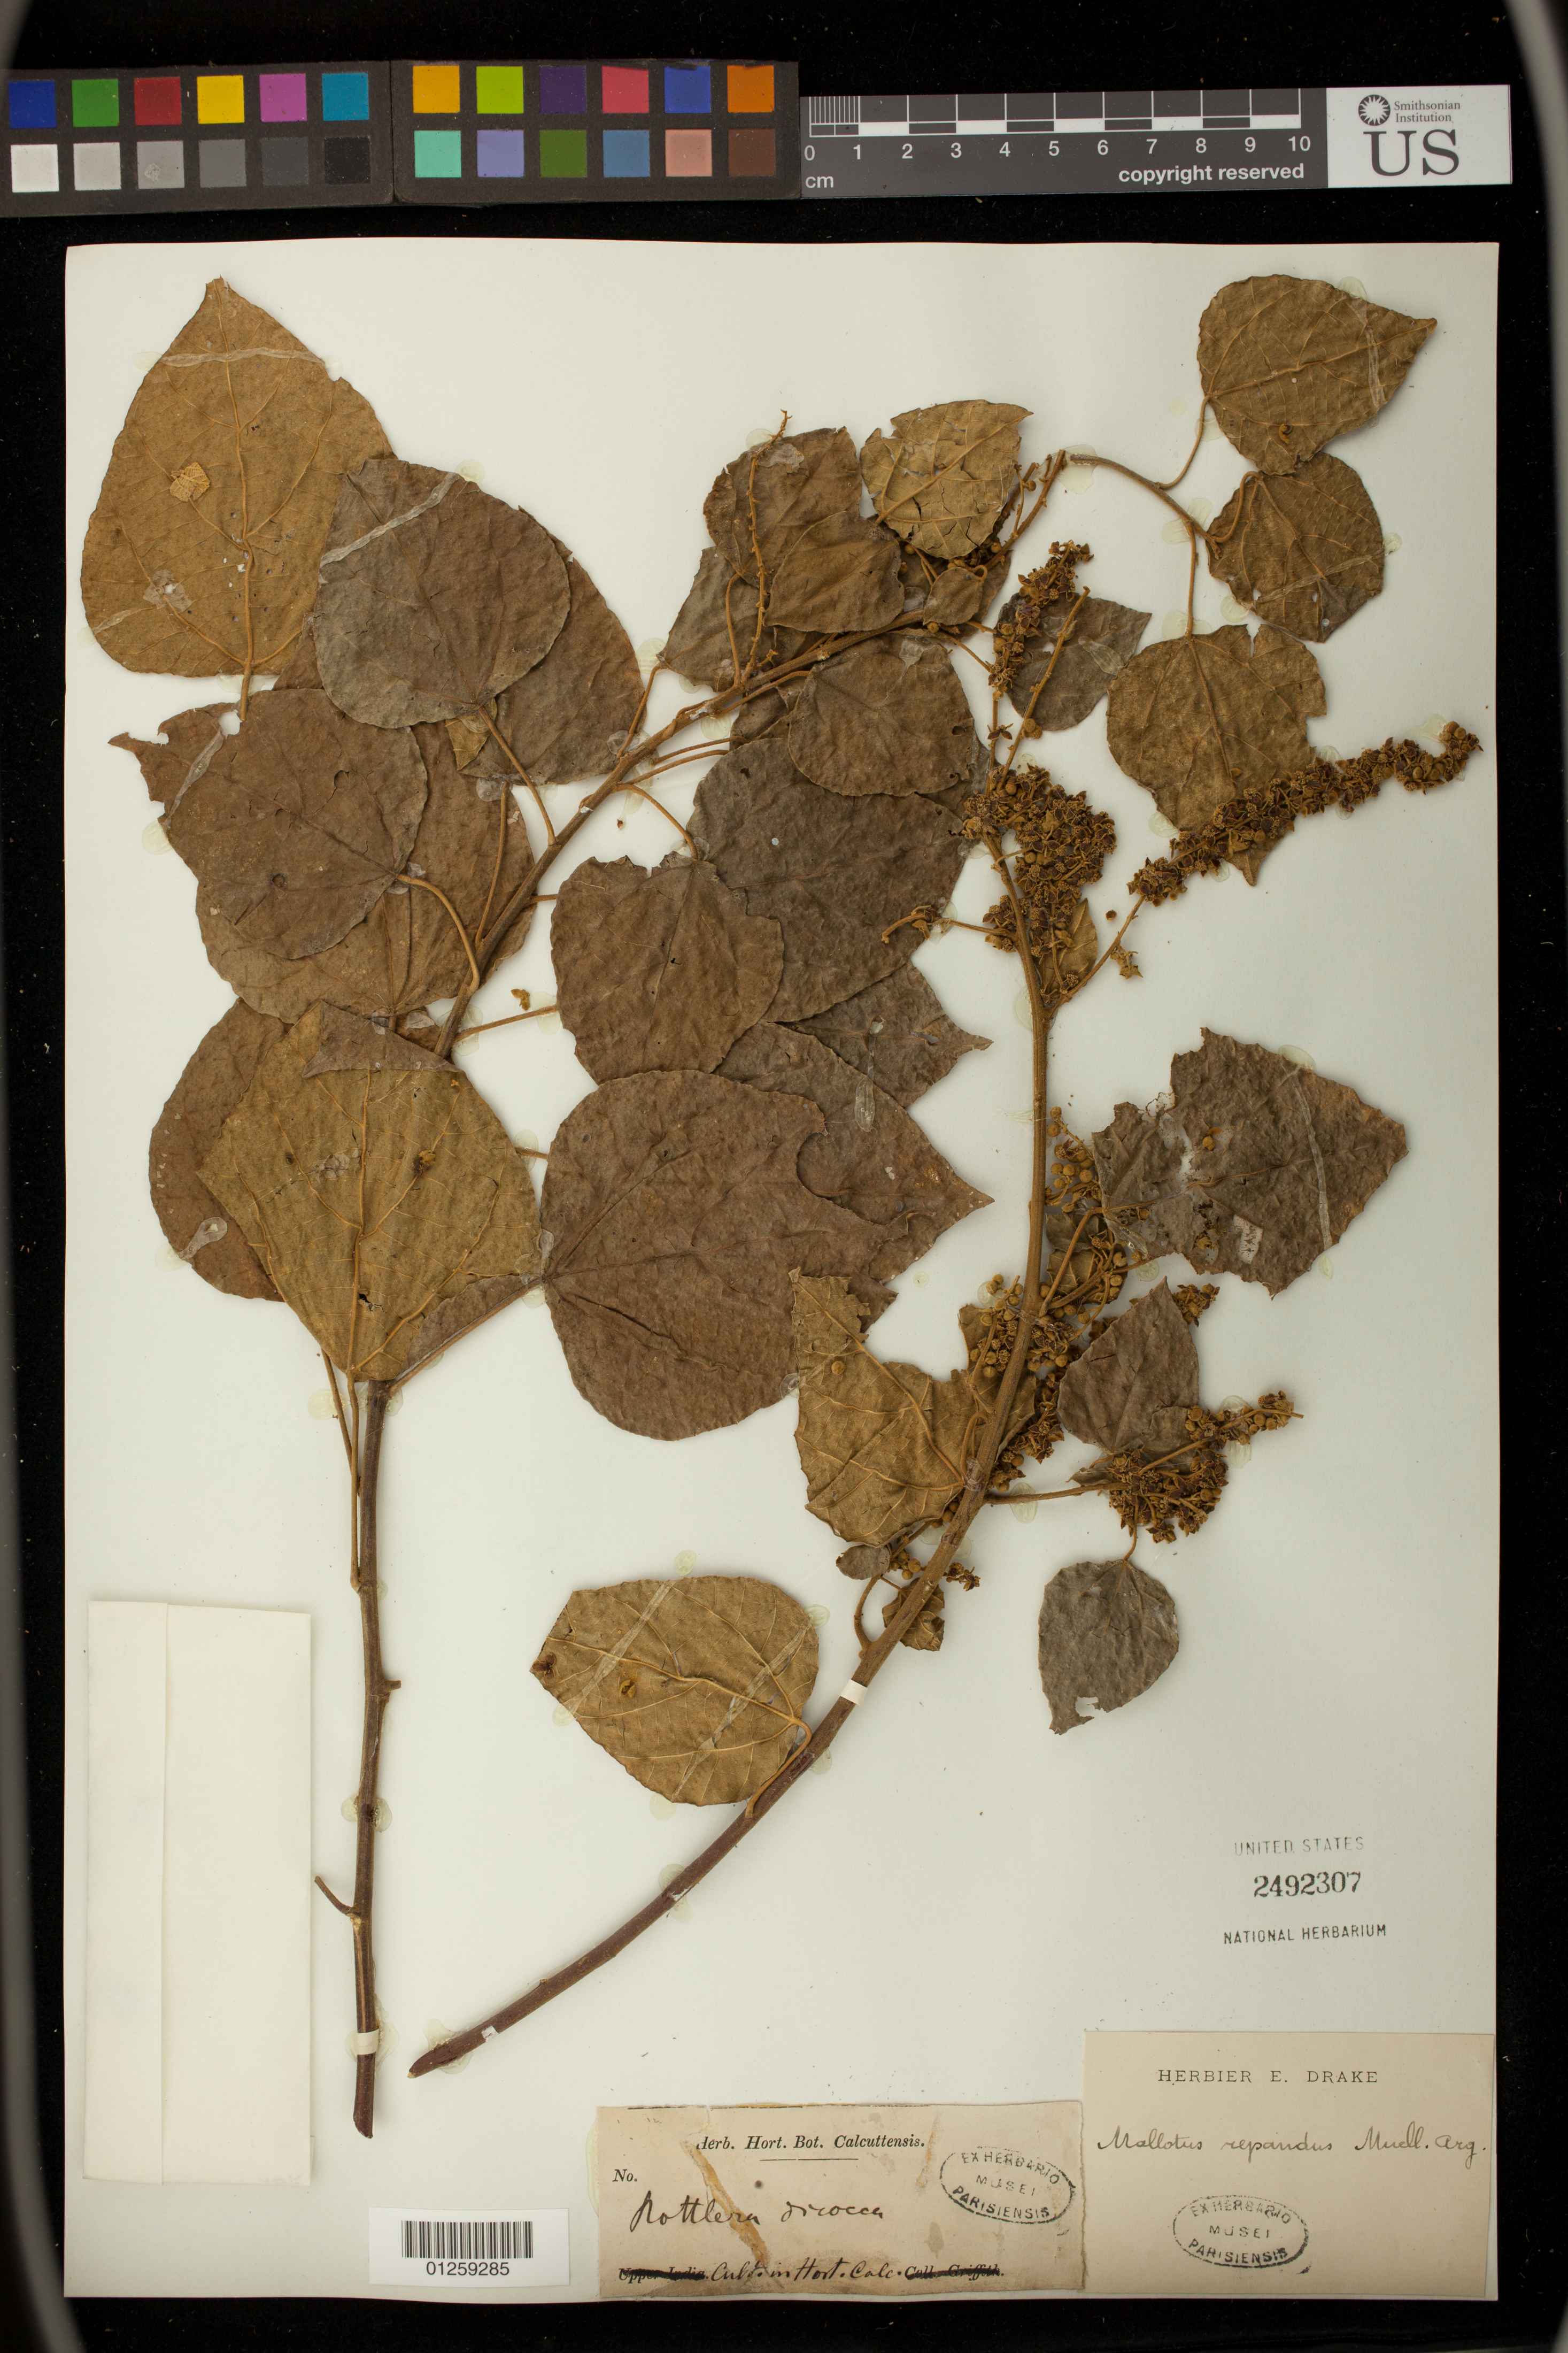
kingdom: Plantae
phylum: Tracheophyta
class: Magnoliopsida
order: Malpighiales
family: Euphorbiaceae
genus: Mallotus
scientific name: Mallotus repandus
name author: (Rottler) Müll. Arg.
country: India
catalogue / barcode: US 2492307